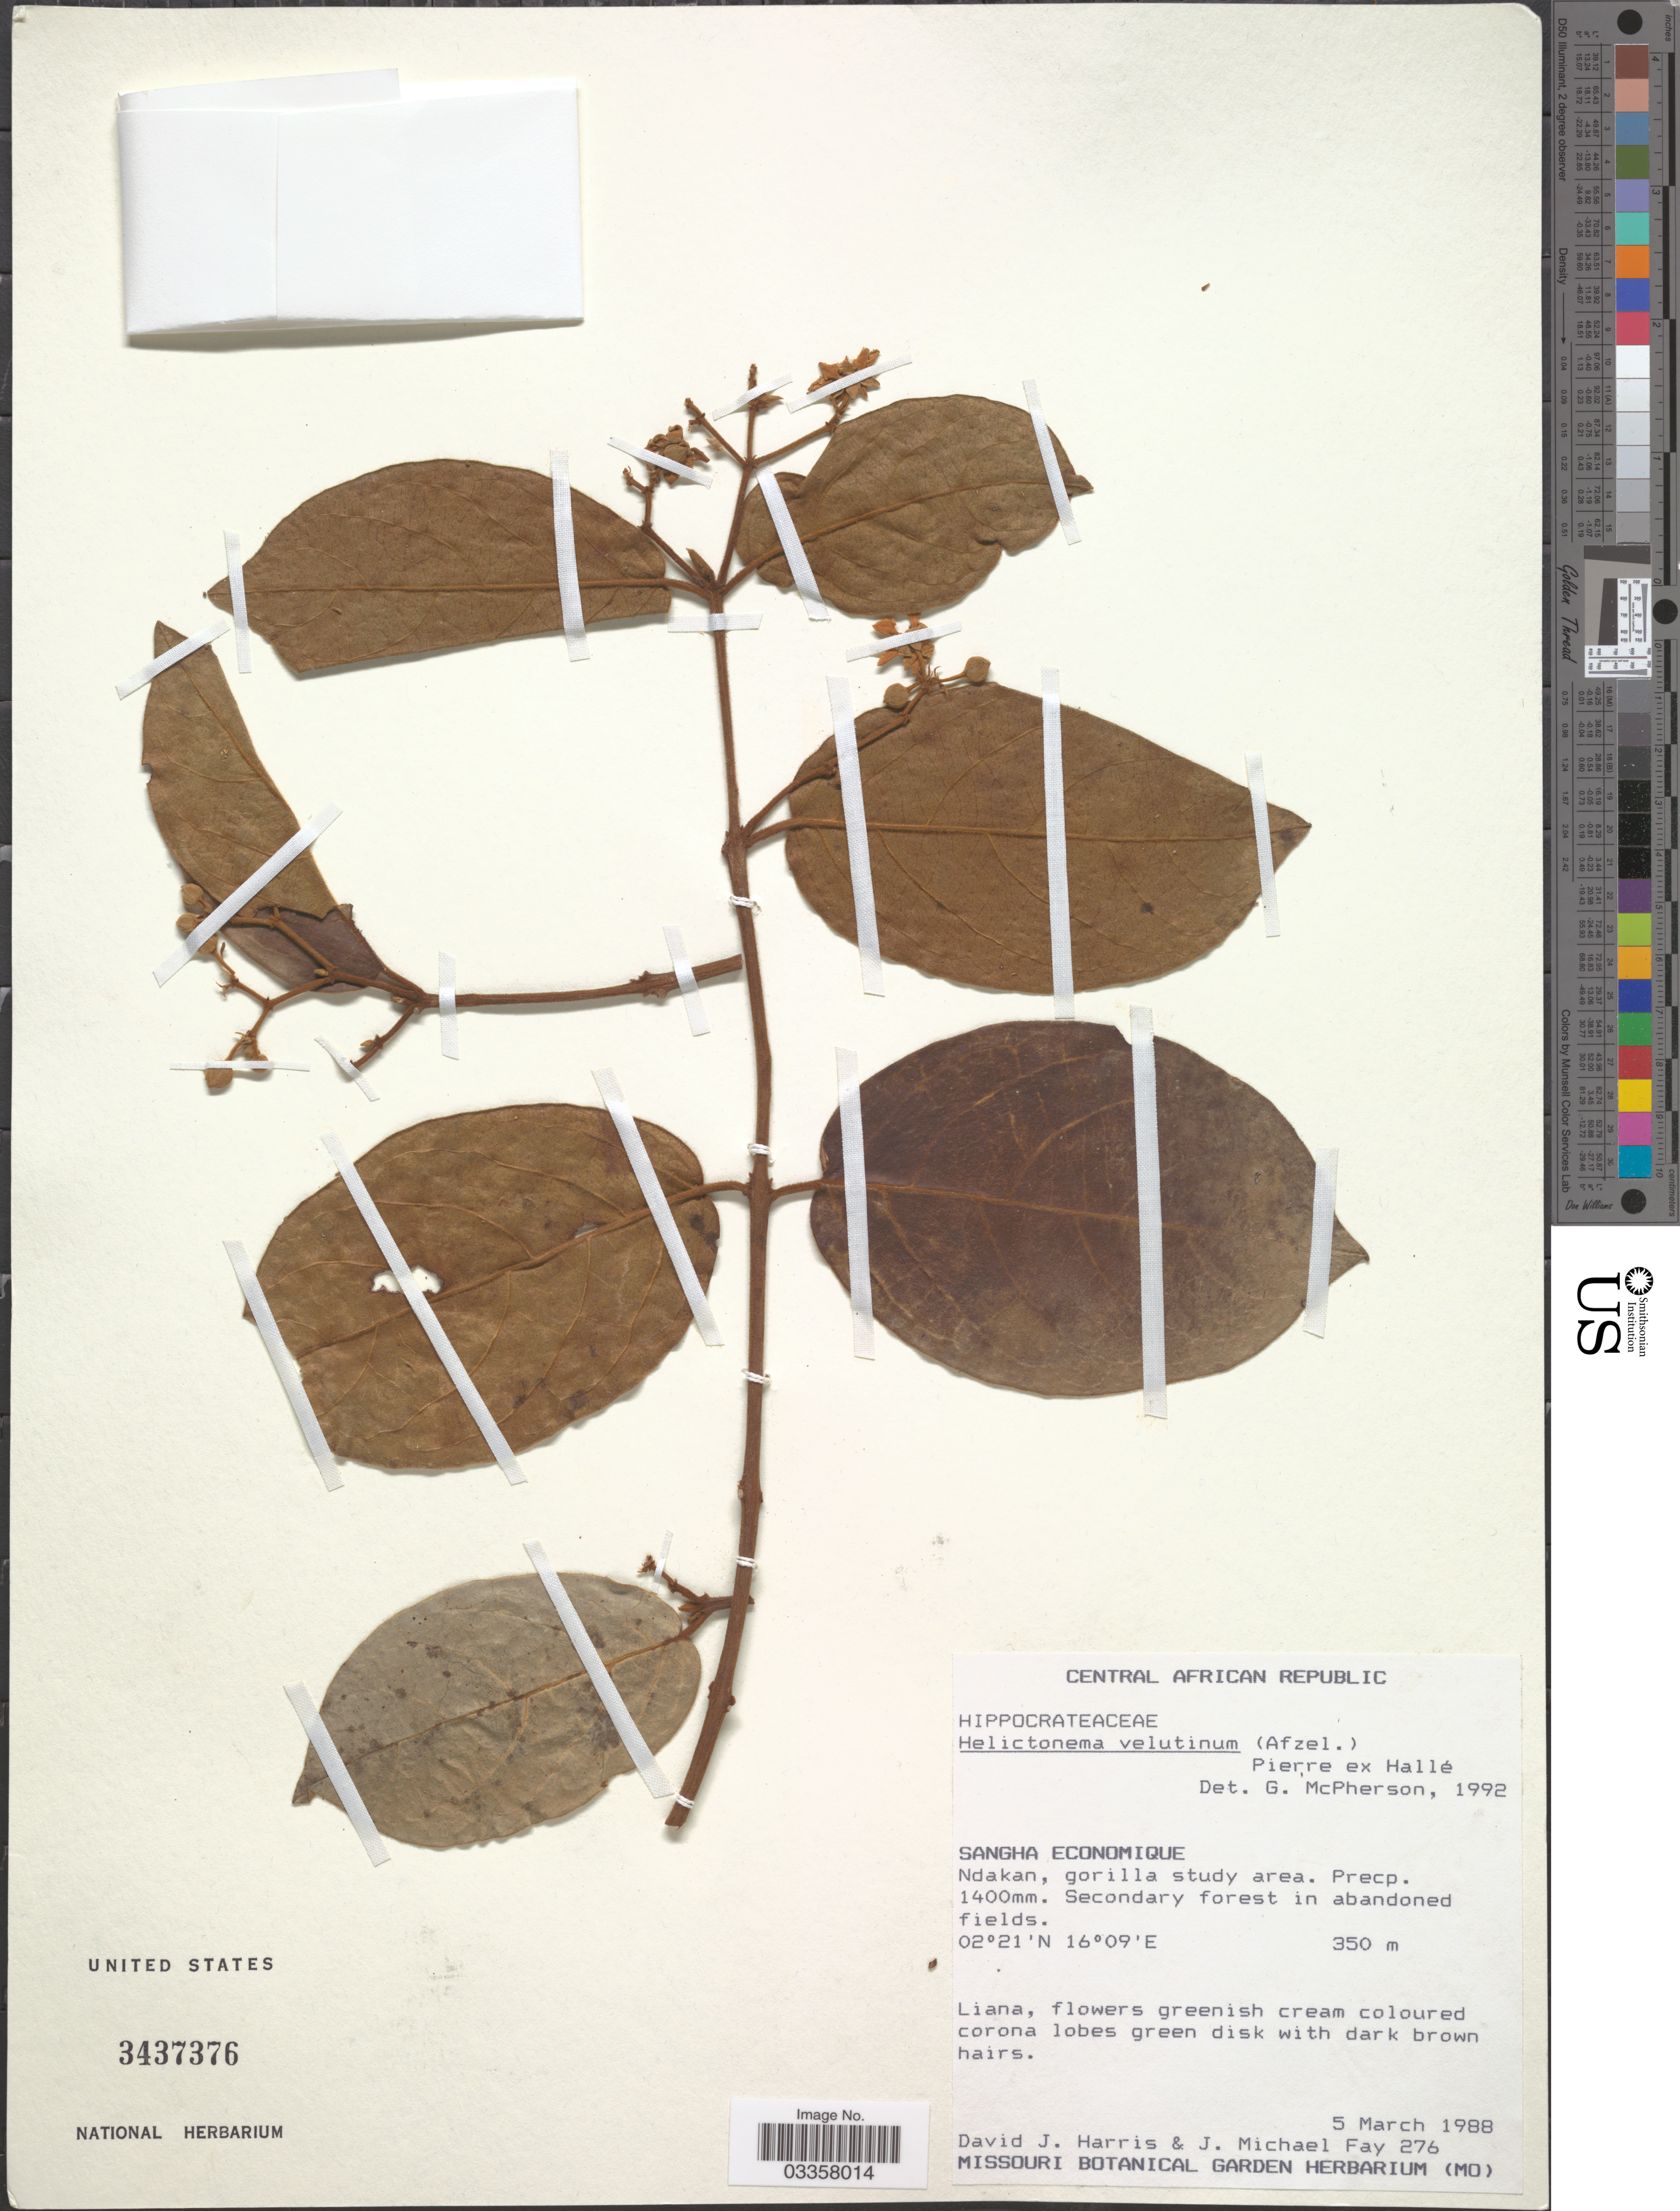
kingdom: Plantae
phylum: Tracheophyta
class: Magnoliopsida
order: Celastrales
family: Celastraceae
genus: Helictonema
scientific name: Helictonema velutinum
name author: (Afzel.) R. Wilczek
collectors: D. J. Harris & J. M. Fay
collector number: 376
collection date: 1988-03-05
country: Congo, Republic of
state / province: Sangha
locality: Central African Republic. Sangha Economique. Ndakan, gorilla study area.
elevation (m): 350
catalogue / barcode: US 3437376